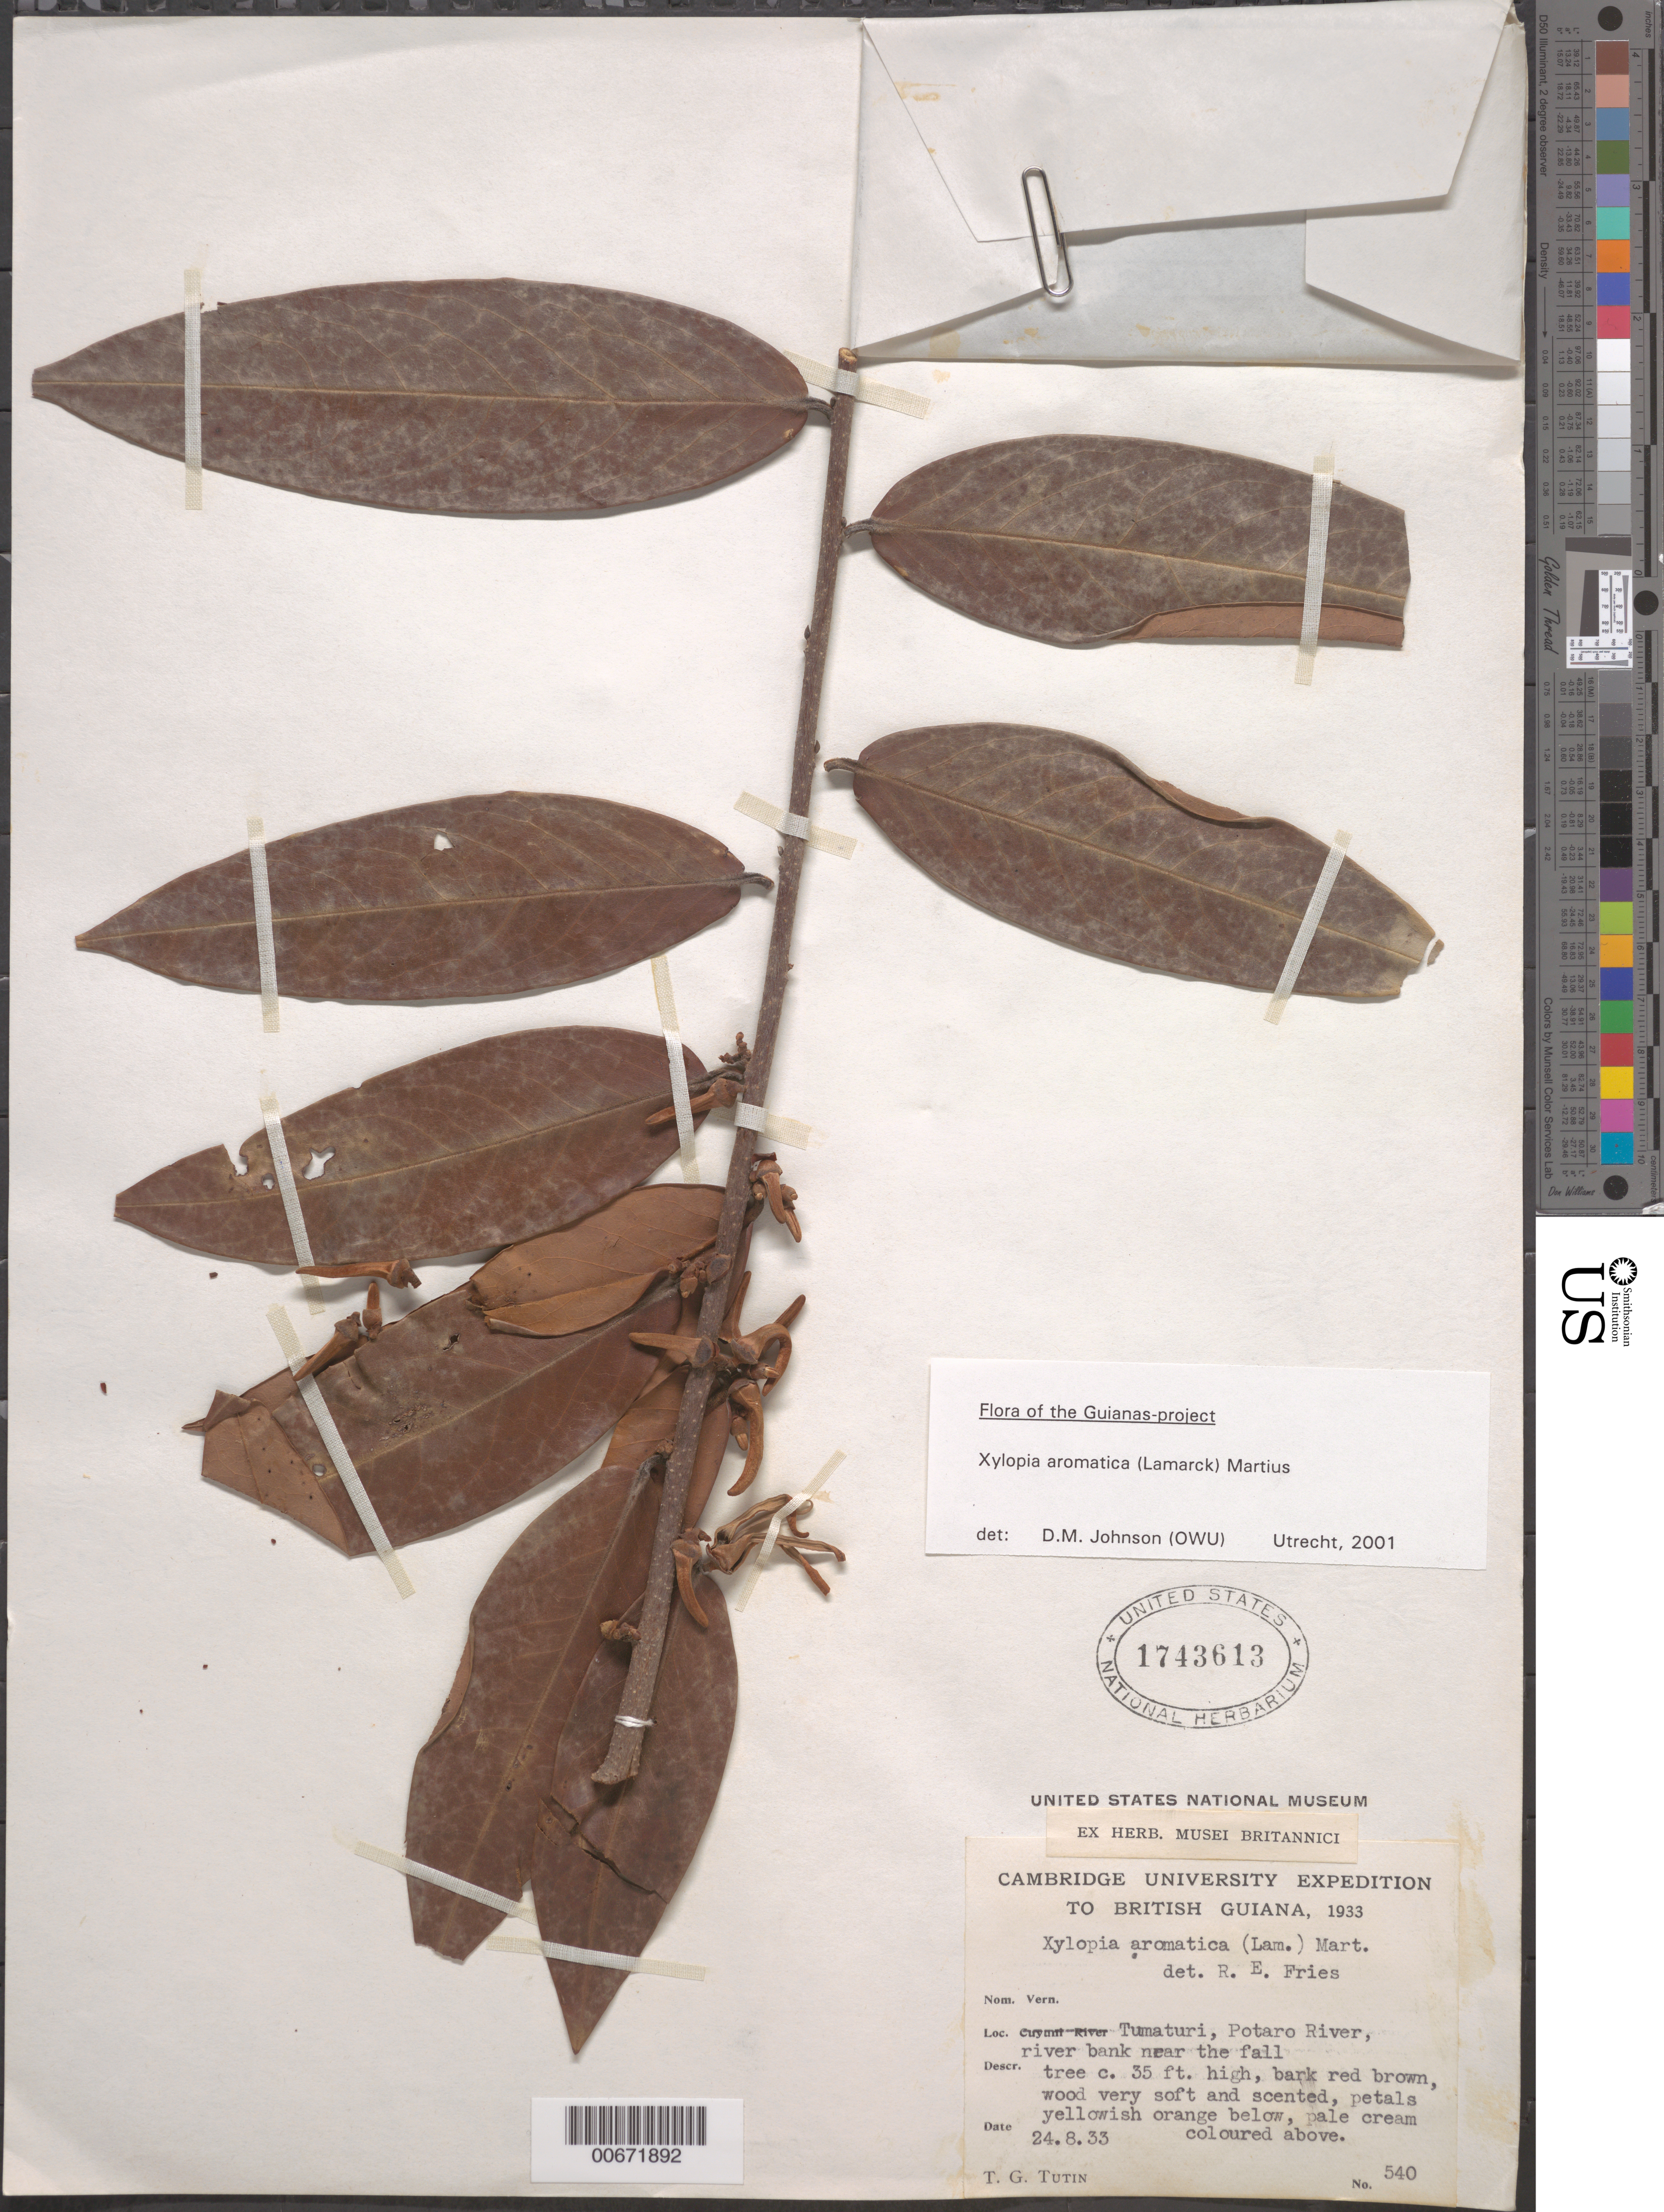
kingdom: Plantae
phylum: Tracheophyta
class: Magnoliopsida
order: Magnoliales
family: Annonaceae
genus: Xylopia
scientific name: Xylopia aromatica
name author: (Lam.) Mart.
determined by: Johnson, D. M.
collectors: T. G. Tutin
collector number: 540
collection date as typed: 24-Aug-33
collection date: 1933-08-24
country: Guyana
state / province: Potaro-Siparuni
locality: Tumatumari, Potaro R.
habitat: River bank near falls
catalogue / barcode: US 1743613